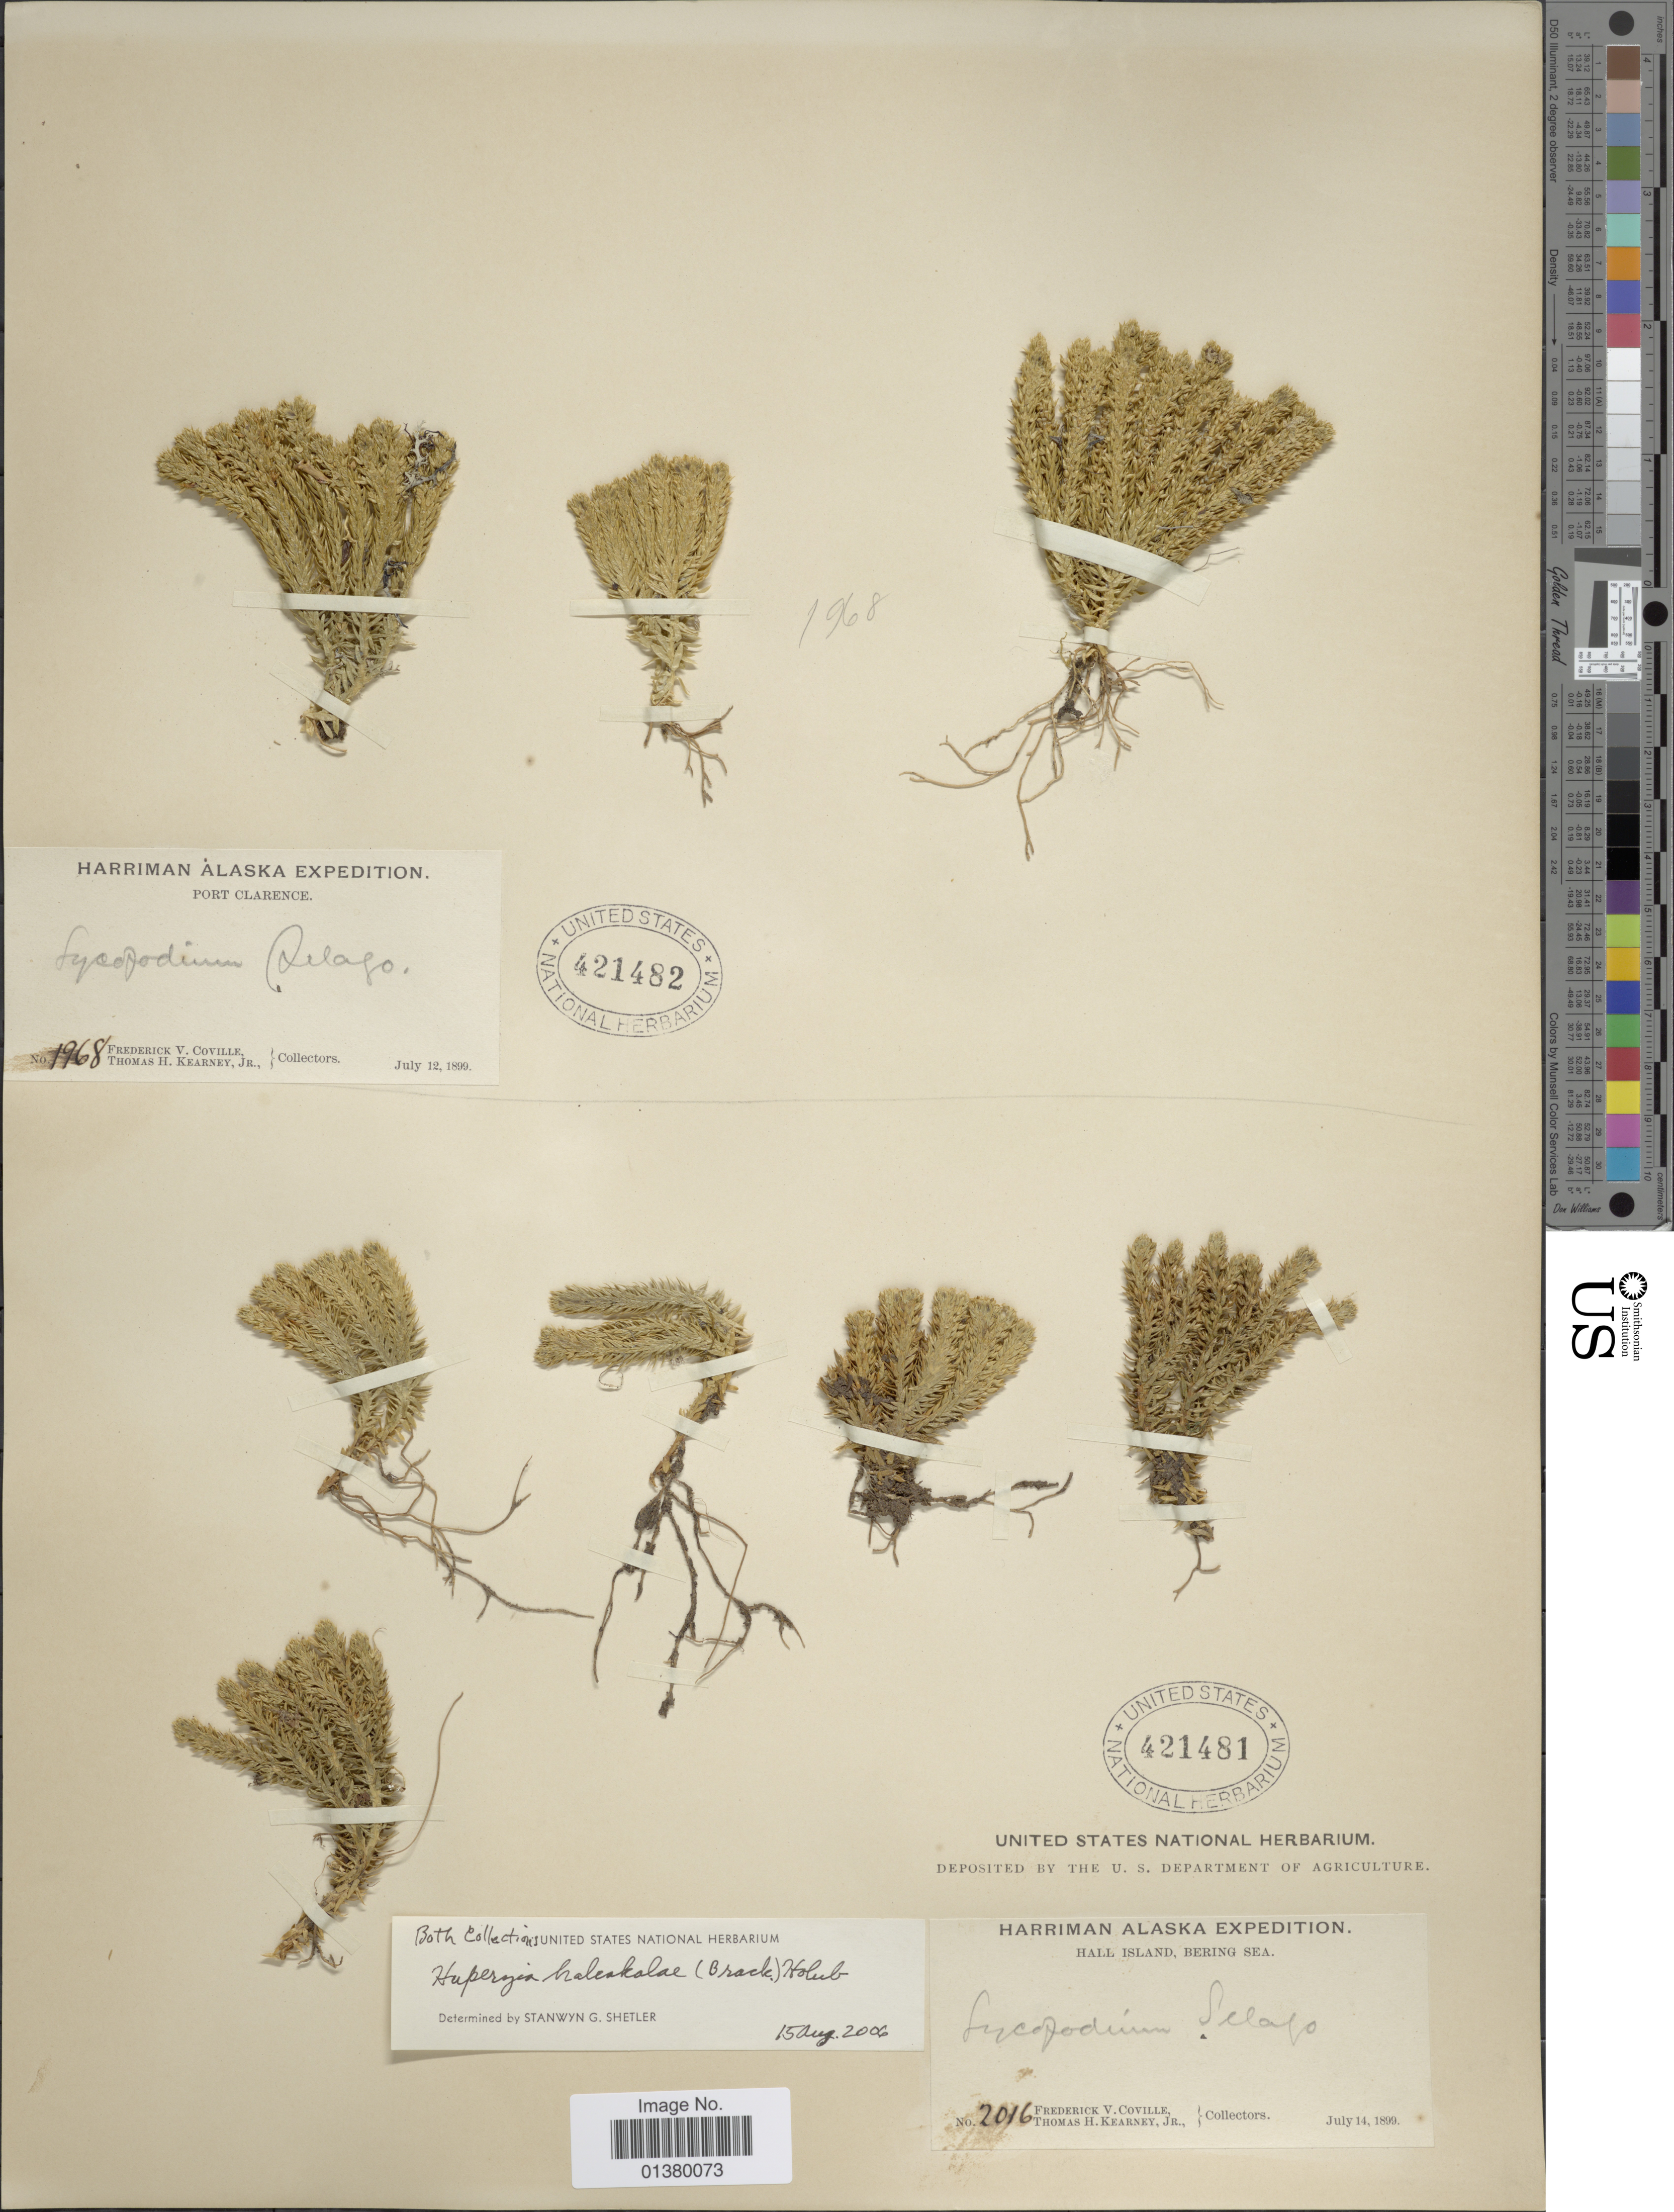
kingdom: Plantae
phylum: Tracheophyta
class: Lycopodiopsida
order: Lycopodiales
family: Lycopodiaceae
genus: Huperzia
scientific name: Huperzia haleakalae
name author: (Brack.) Holub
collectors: F. V. Coville & T. H. Kearney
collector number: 1968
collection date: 1899-07-12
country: United States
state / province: Alaska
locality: Port Clarence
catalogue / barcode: US 421482-2